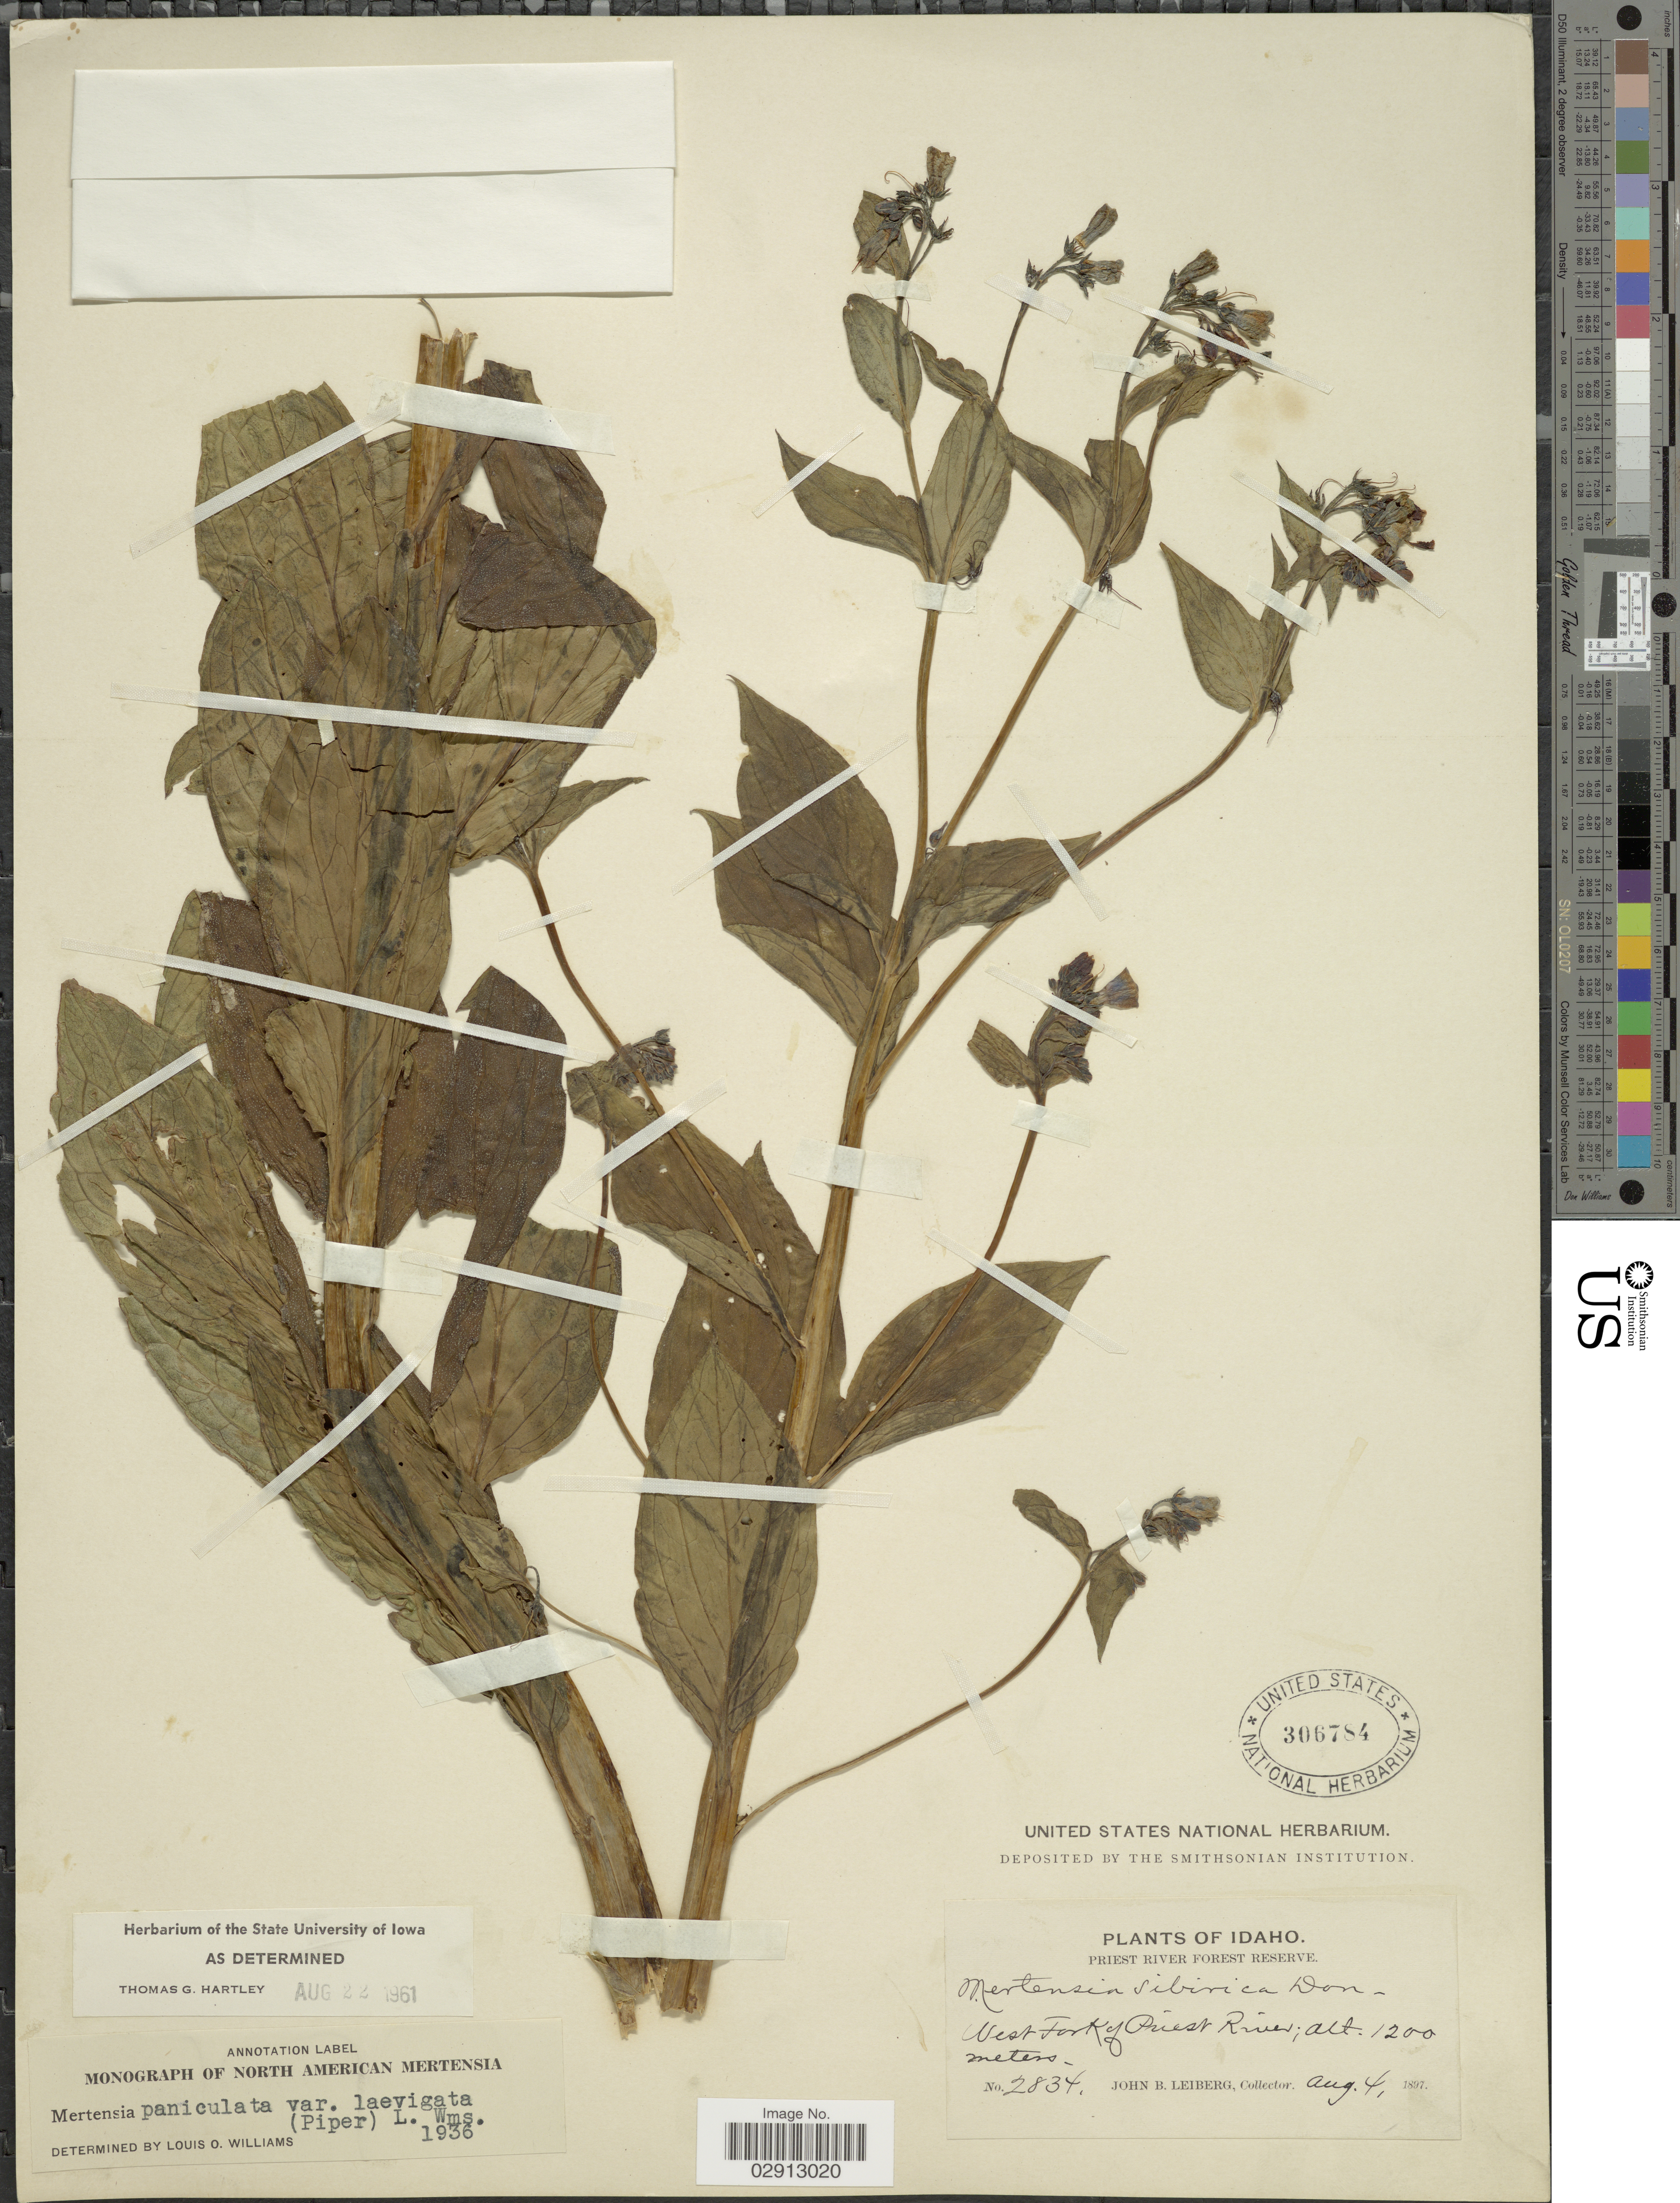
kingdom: Plantae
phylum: Tracheophyta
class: Magnoliopsida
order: Boraginales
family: Boraginaceae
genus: Mertensia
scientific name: Mertensia paniculata var. laevigata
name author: (Piper) L.O. Williams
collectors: J. B. Leiberg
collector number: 2834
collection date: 1897-08-04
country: United States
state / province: Idaho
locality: Priest River Forest Reserve. West Fork Priest River.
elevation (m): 1200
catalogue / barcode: US 306784